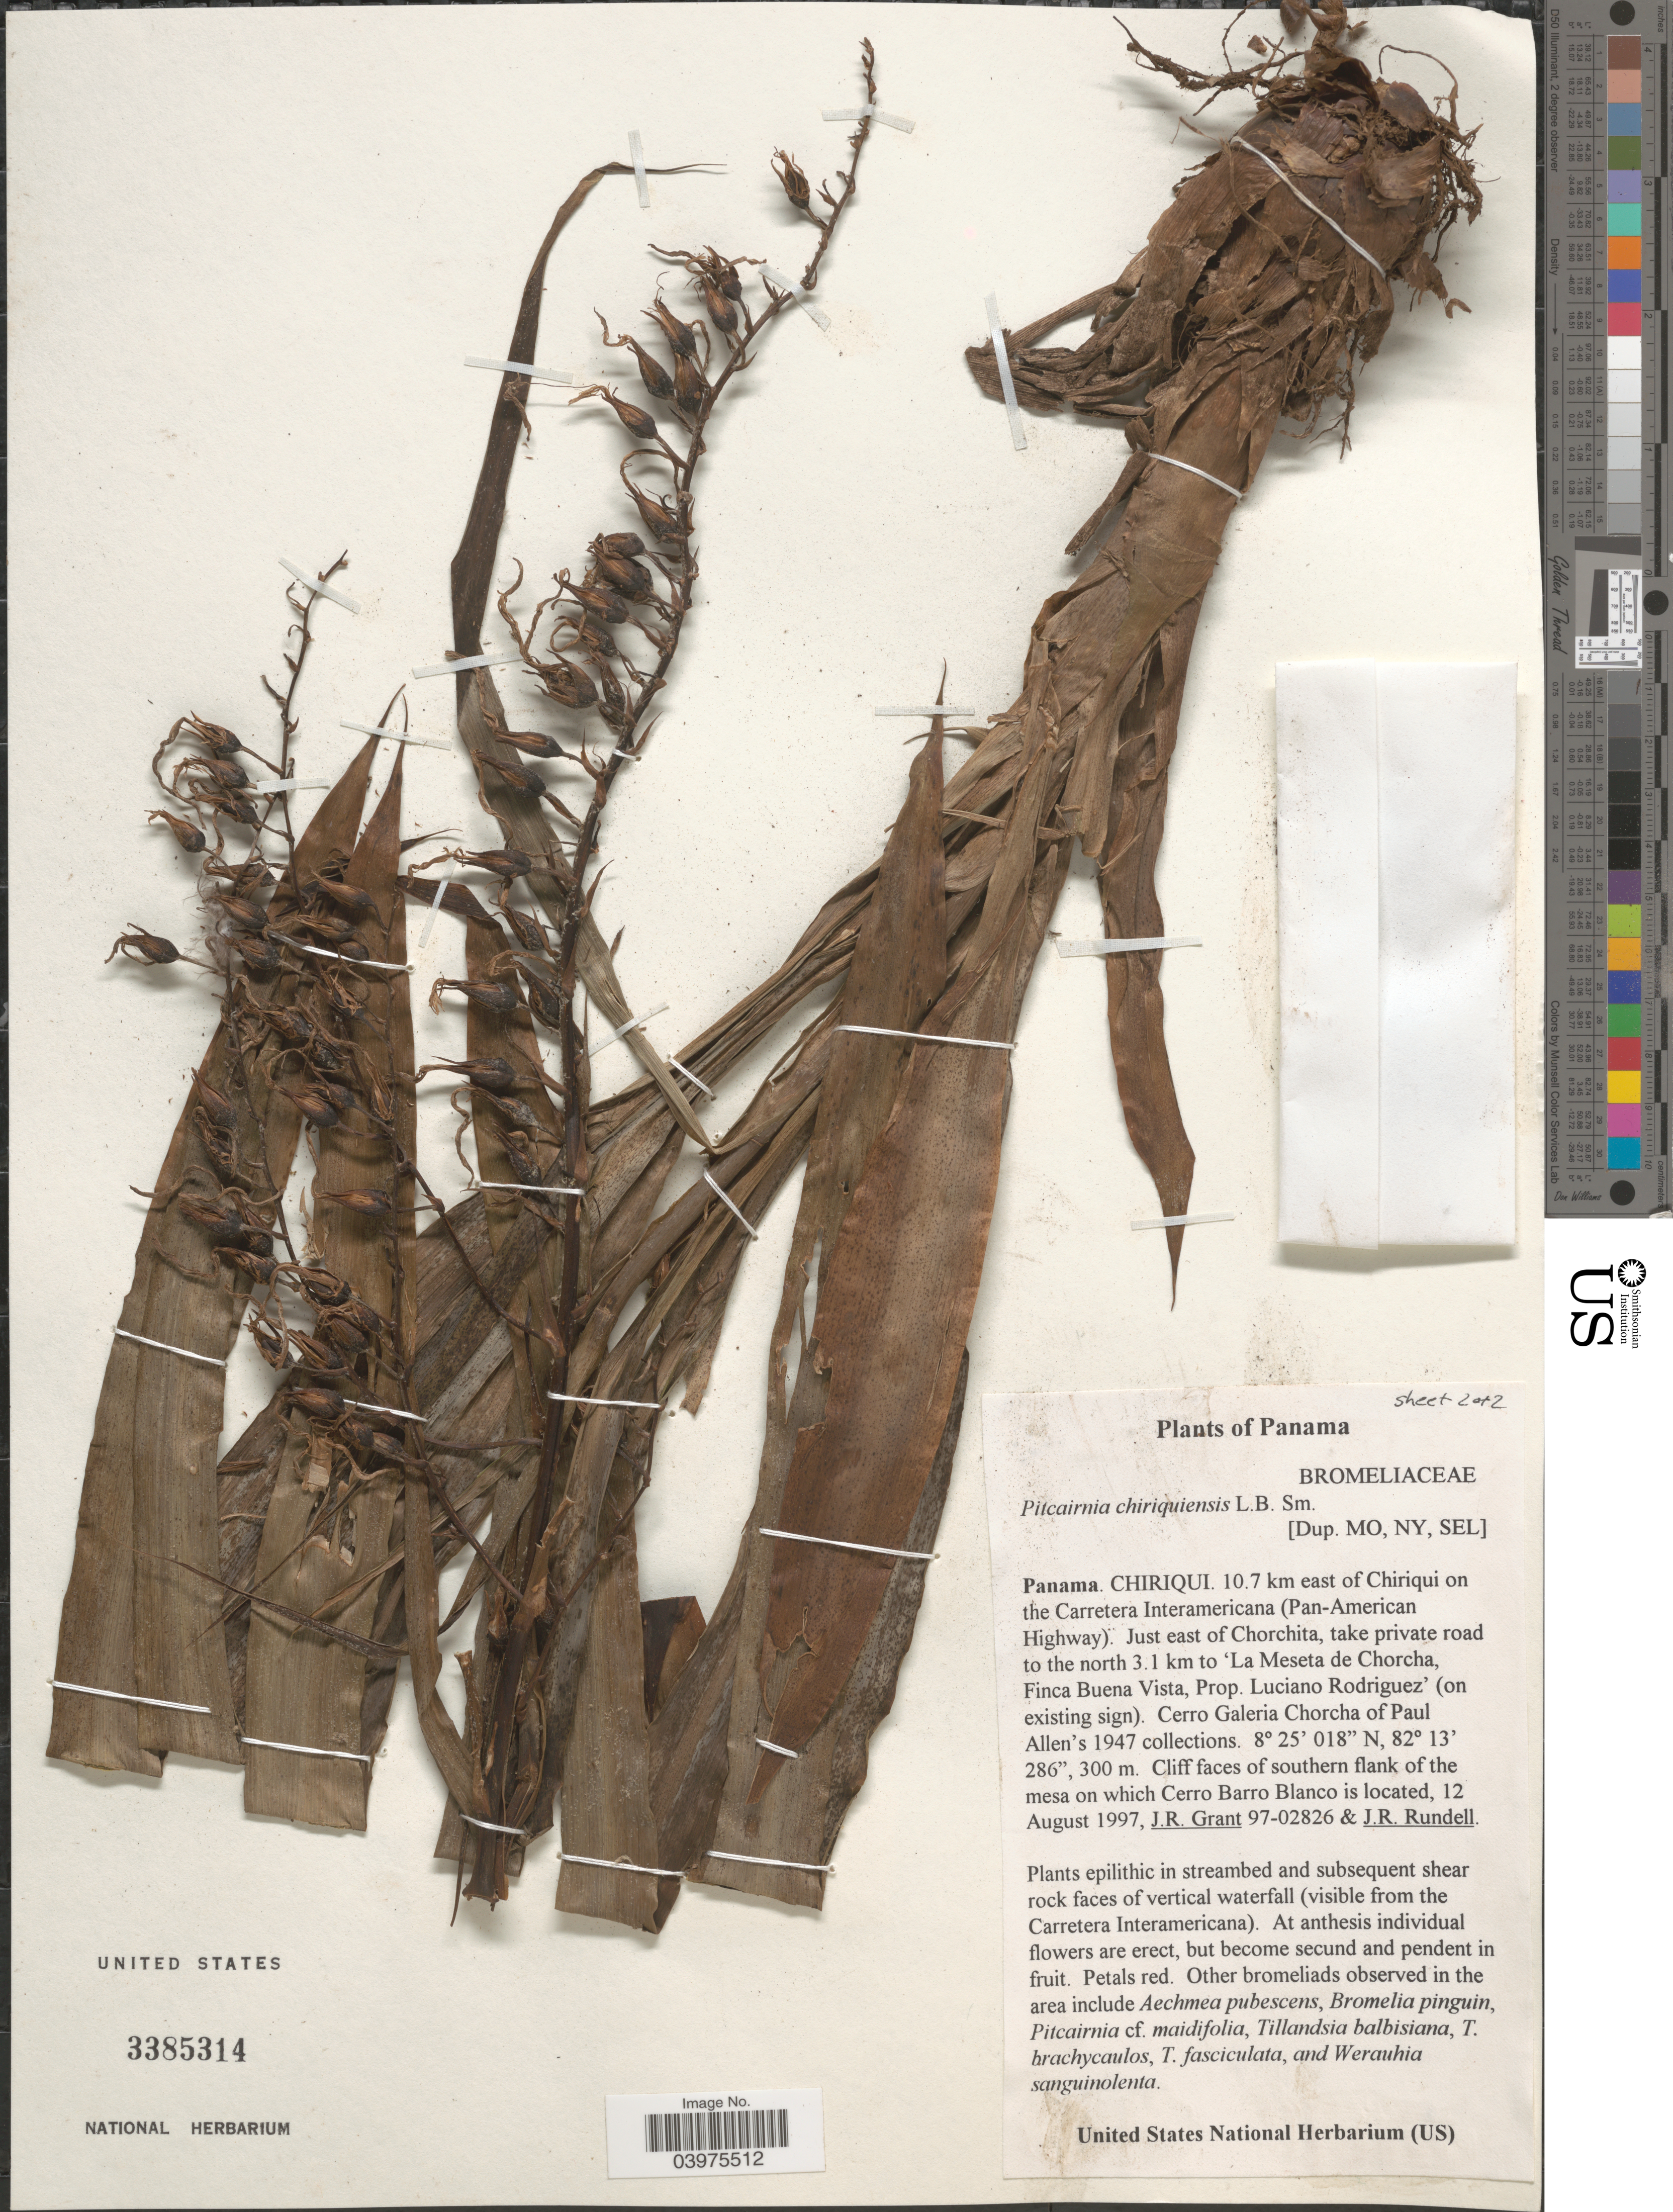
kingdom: Plantae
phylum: Tracheophyta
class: Liliopsida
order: Poales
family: Bromeliaceae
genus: Pitcairnia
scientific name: Pitcairnia chiriquensis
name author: L.B. Sm.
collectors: J. Grant & J. R. Rundell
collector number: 97-02826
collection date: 1997-08-12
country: Panama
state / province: Chiriqui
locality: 10.7 km east of Chiriqui on the Carretera Interamericana (Pan-American Highway). Just east of Chorchita, take private road to the north 3.1 km to 'La Meseta de Chorcha, Finca Buena Vista, Prop. Luciano Rodriguez' (on existing sign). Cerro Galeria Chorcha of Paul Allen's 1947 collections. Cliff faces of southern flank of the mesa on which Cerro Blanco is located.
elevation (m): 300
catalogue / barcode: US 3385314